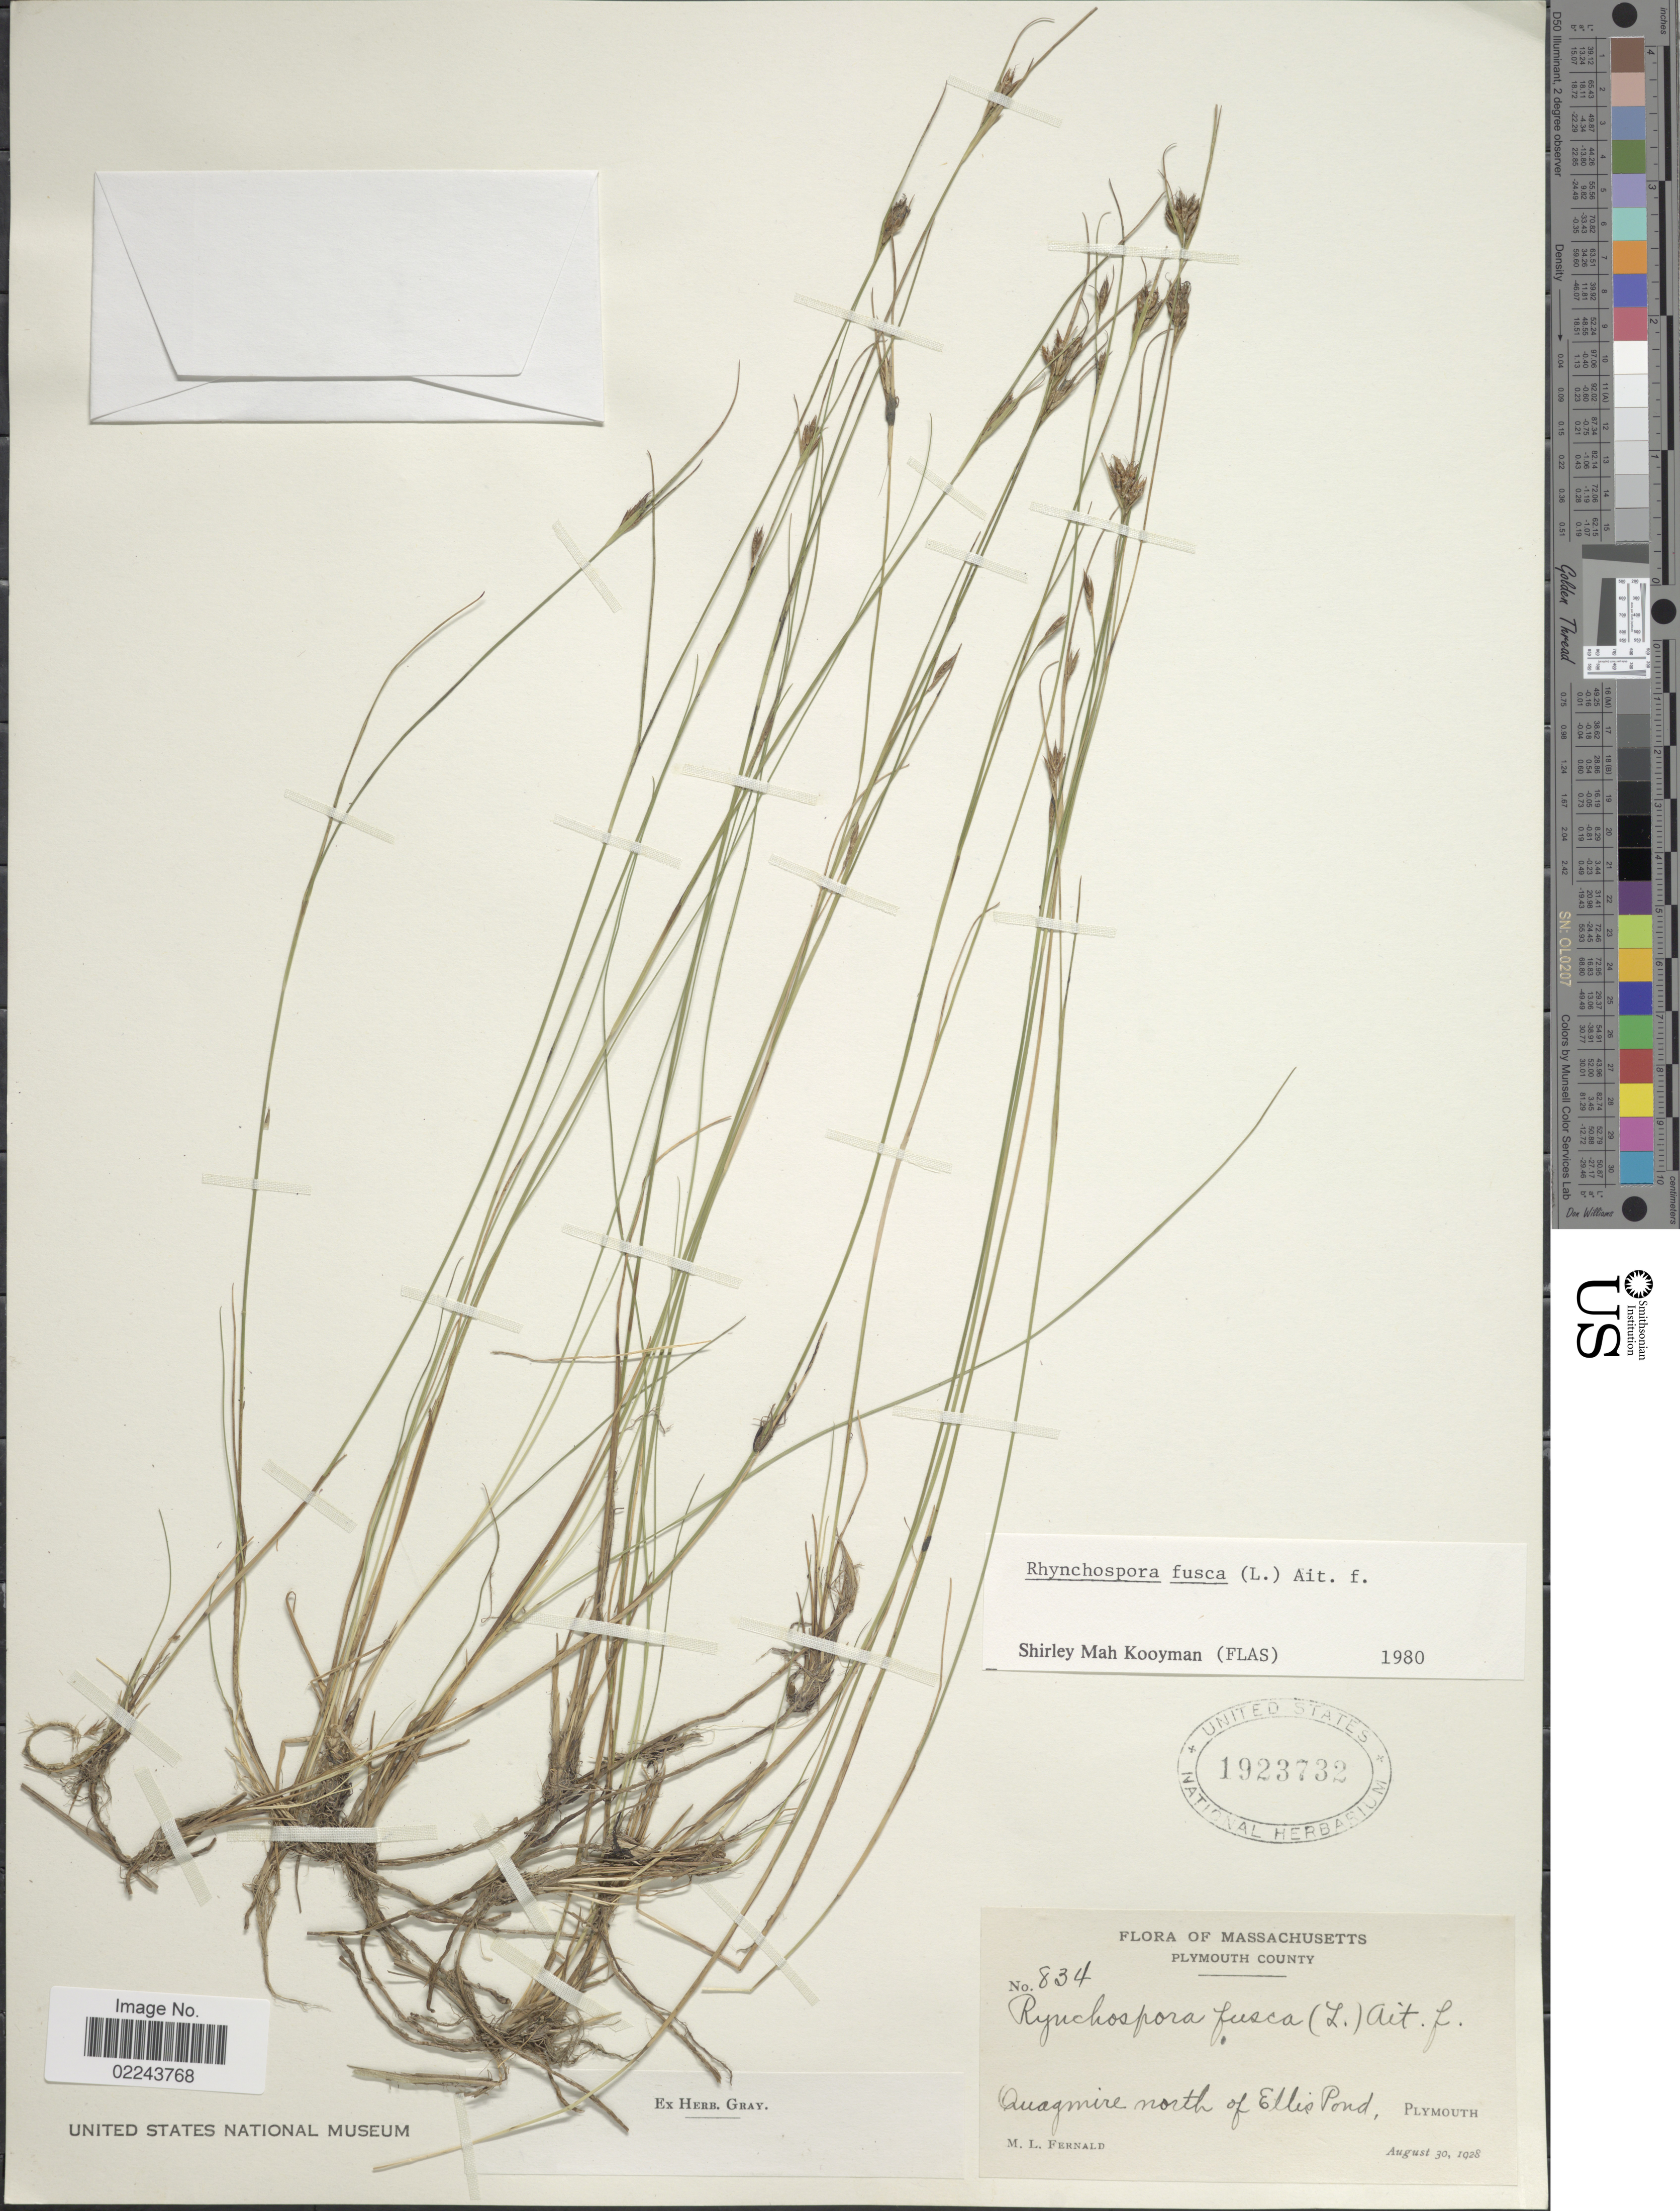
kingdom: Plantae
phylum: Tracheophyta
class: Liliopsida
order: Poales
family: Cyperaceae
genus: Rhynchospora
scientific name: Rhynchospora fusca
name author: (L.) W.T. Aiton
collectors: M. L. Fernald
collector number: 834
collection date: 1928-08-30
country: United States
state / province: Massachusetts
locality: Plymouth County, north of Ellis Pond, Plymouth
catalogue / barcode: US 1923732